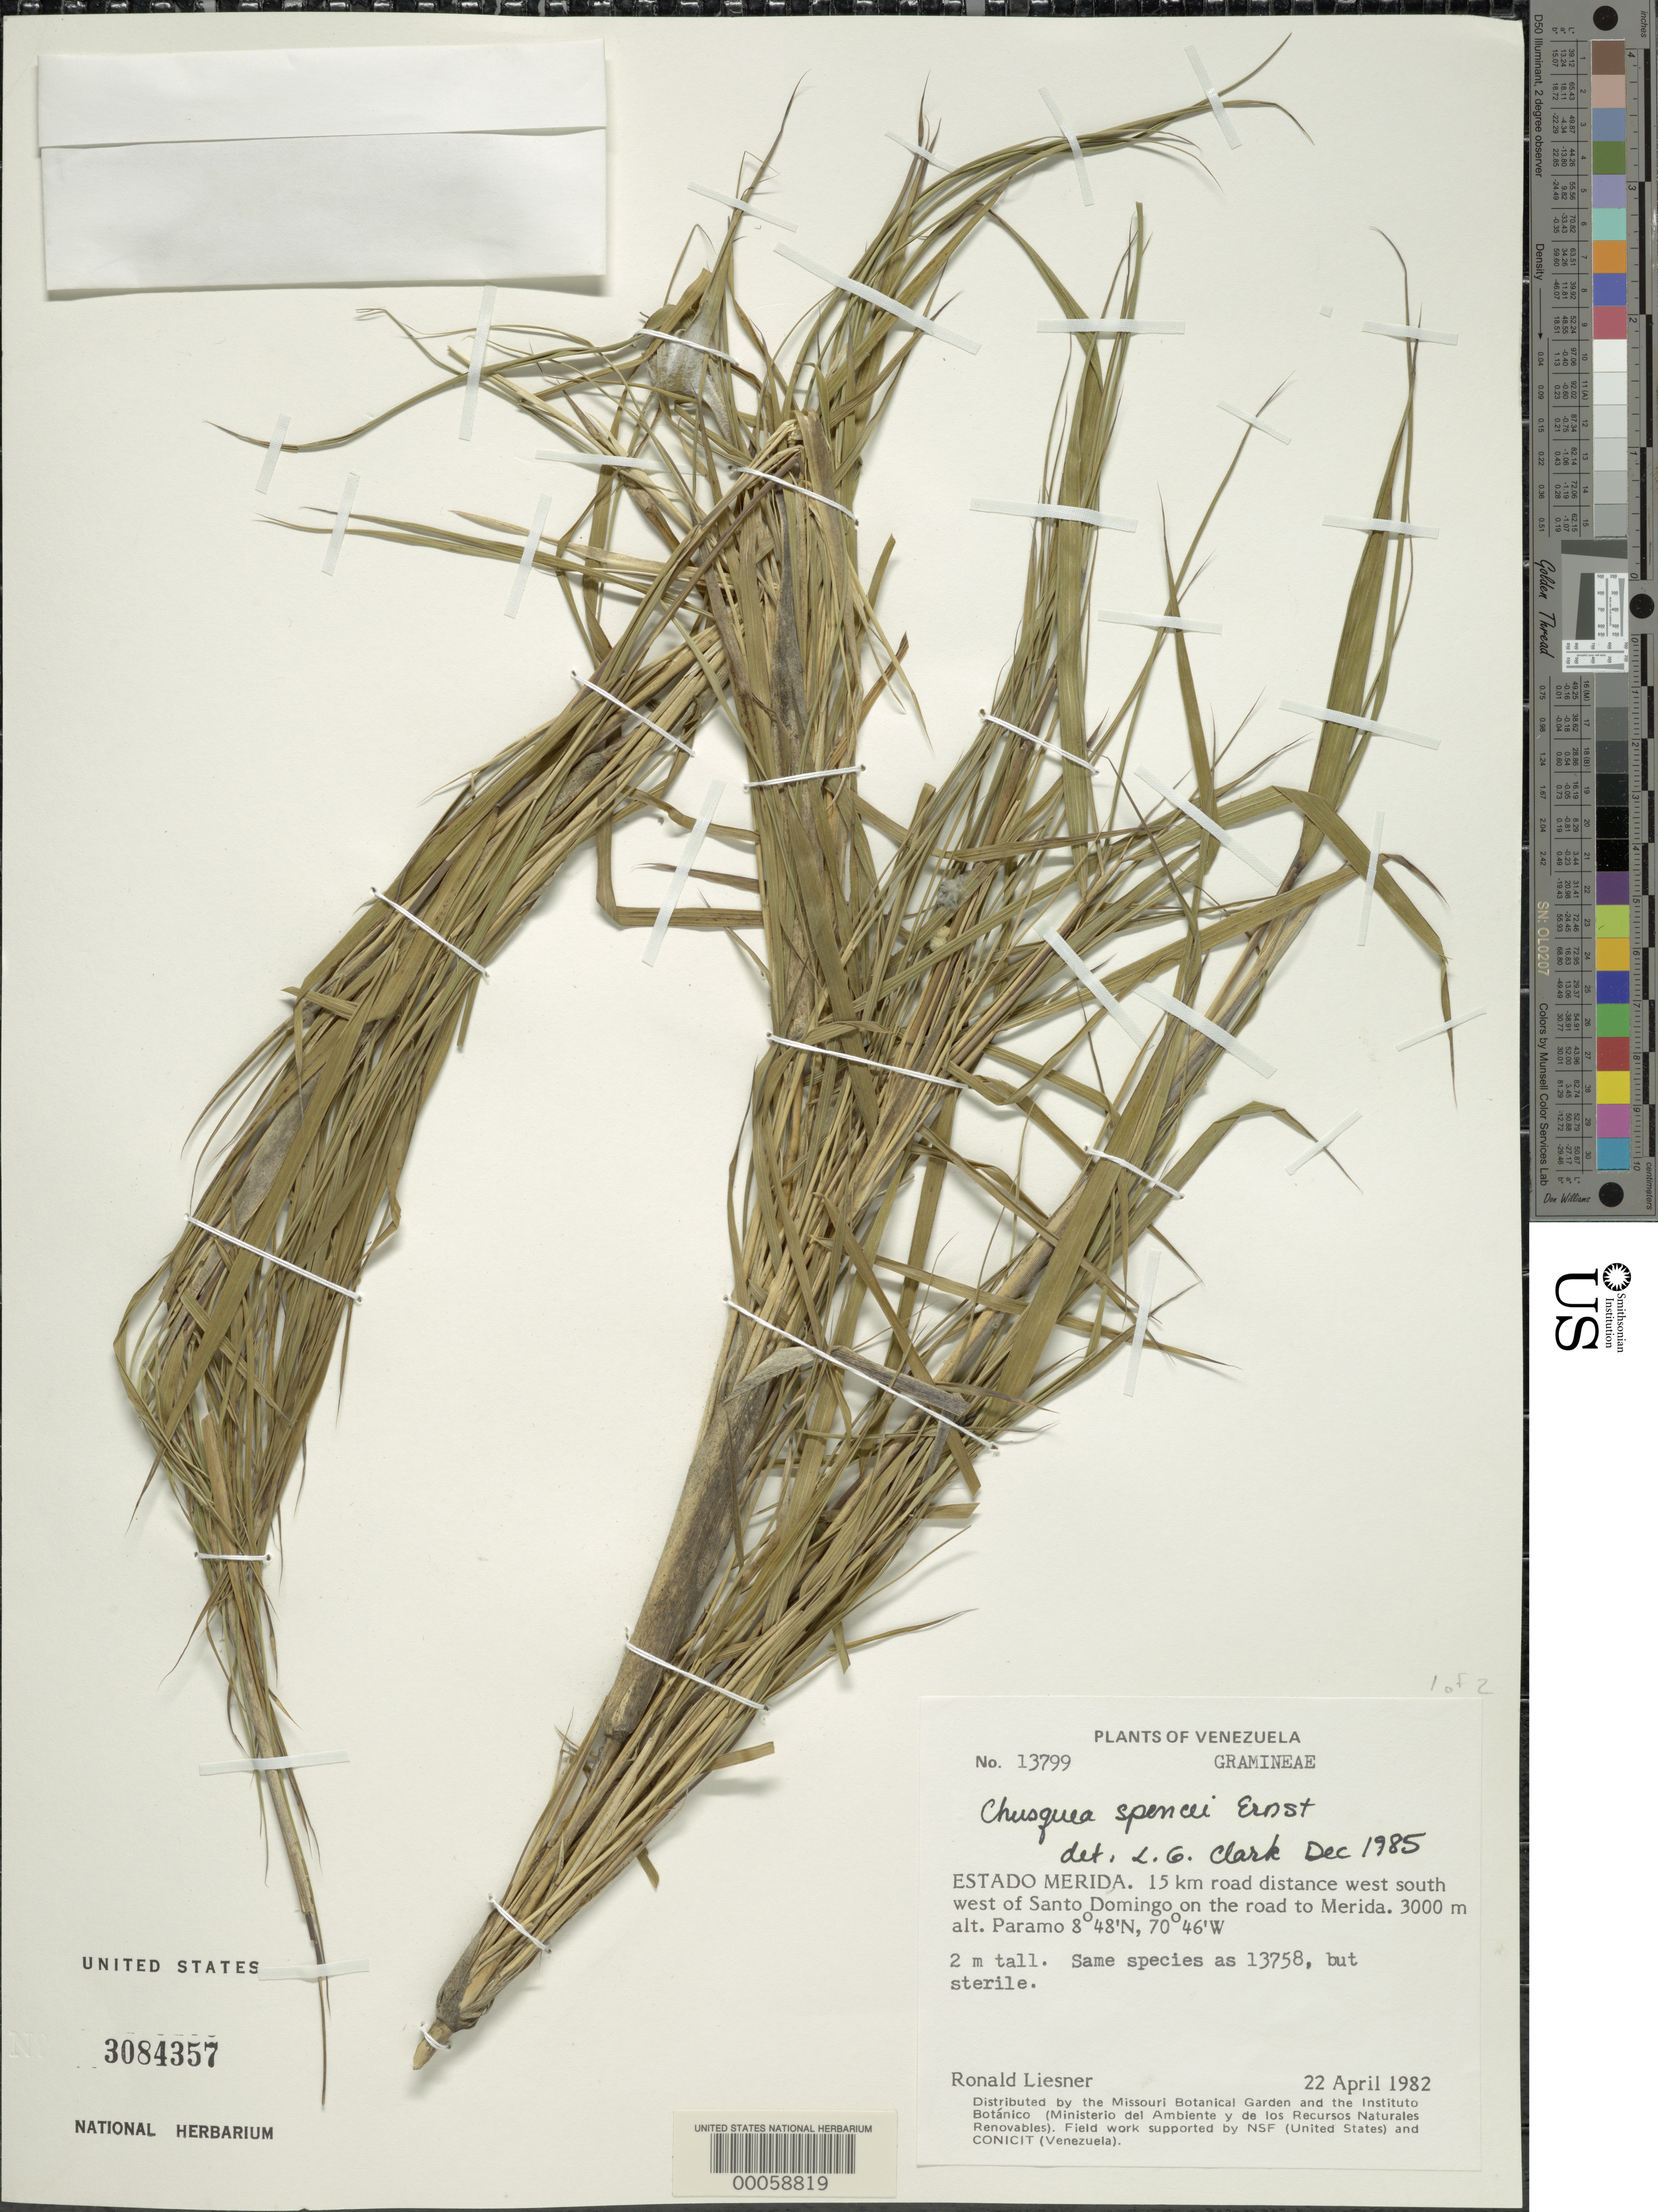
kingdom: Plantae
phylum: Tracheophyta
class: Liliopsida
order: Poales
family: Poaceae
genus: Chusquea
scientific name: Chusquea spencei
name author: Ernst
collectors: R. L. Liesner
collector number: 13799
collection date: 1982-04-22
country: Venezuela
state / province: Mérida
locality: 15 km road distance west south west of Santo Domingo on the road to Merida, Paramo.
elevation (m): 3000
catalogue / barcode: US 3084357